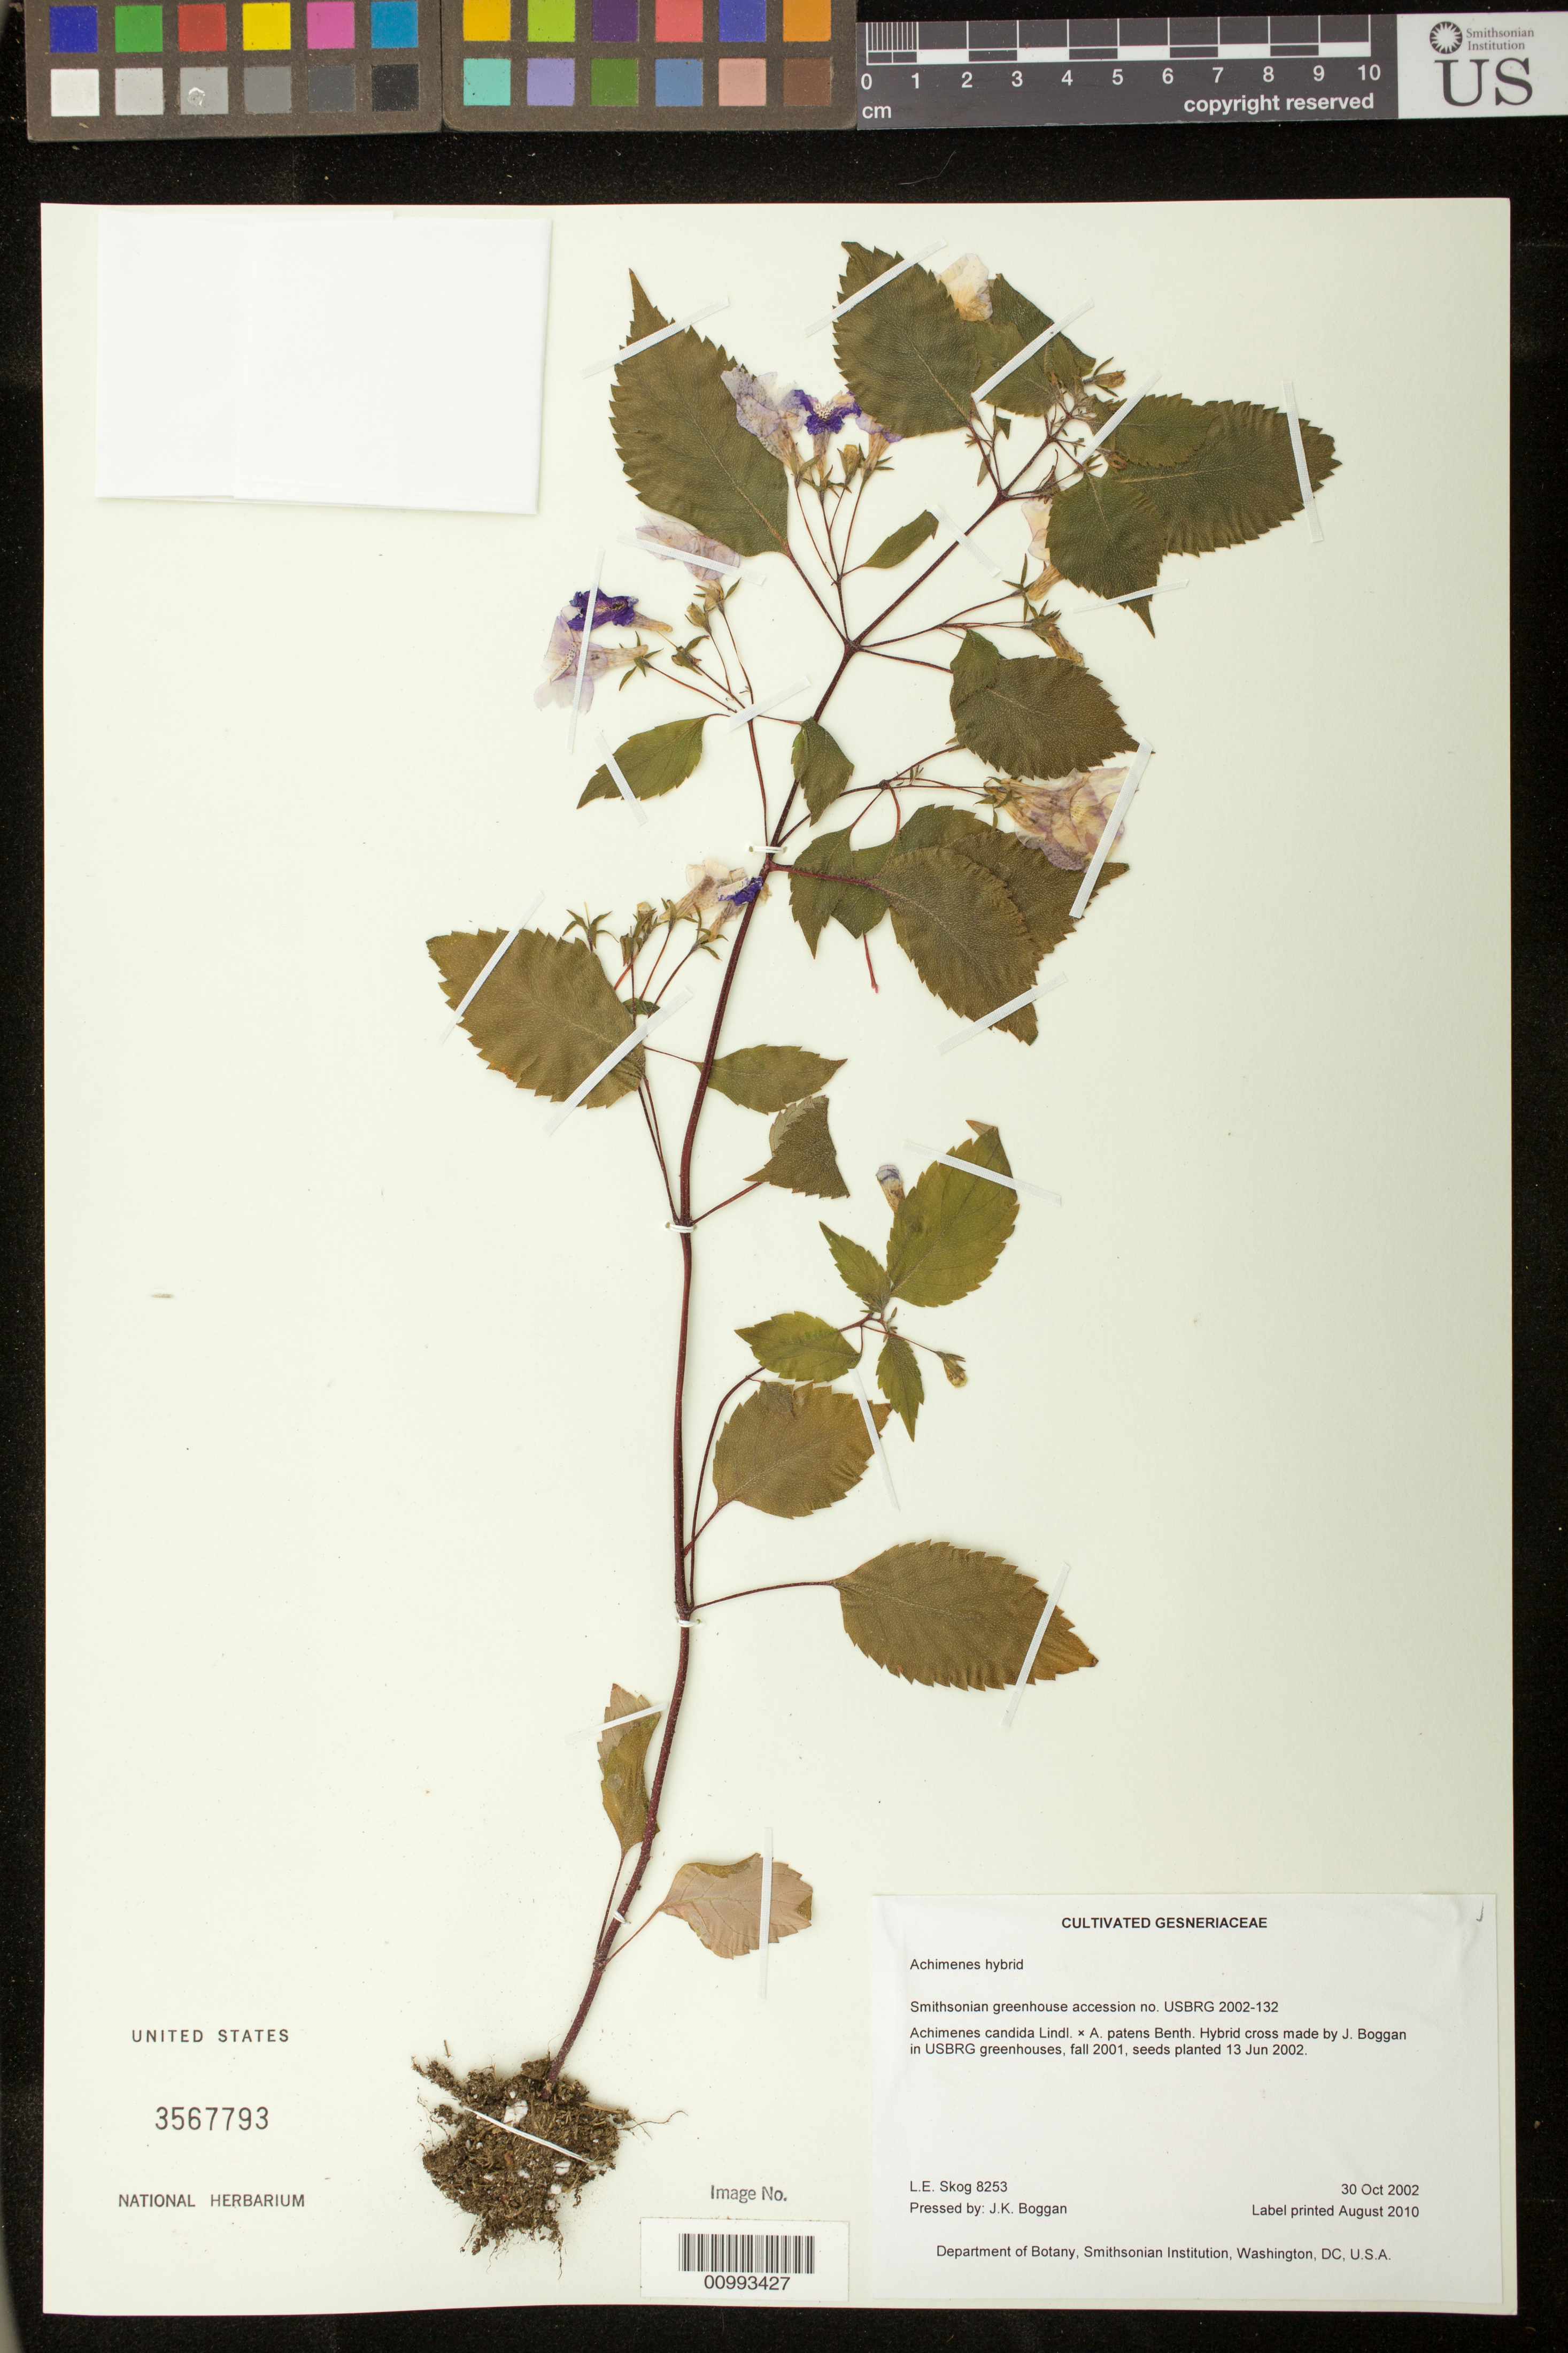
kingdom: Plantae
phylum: Tracheophyta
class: Magnoliopsida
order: Lamiales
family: Gesneriaceae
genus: Achimenes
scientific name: Achimenes hybrid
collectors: L. E. Skog & J. K. Boggan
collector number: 8253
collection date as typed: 30 Oct 2002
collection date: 2002-10-30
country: United States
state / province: District of Columbia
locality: Department of Botany, Smithsonian Institution, Washington, DC, U.S.A.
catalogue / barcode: US 3567793